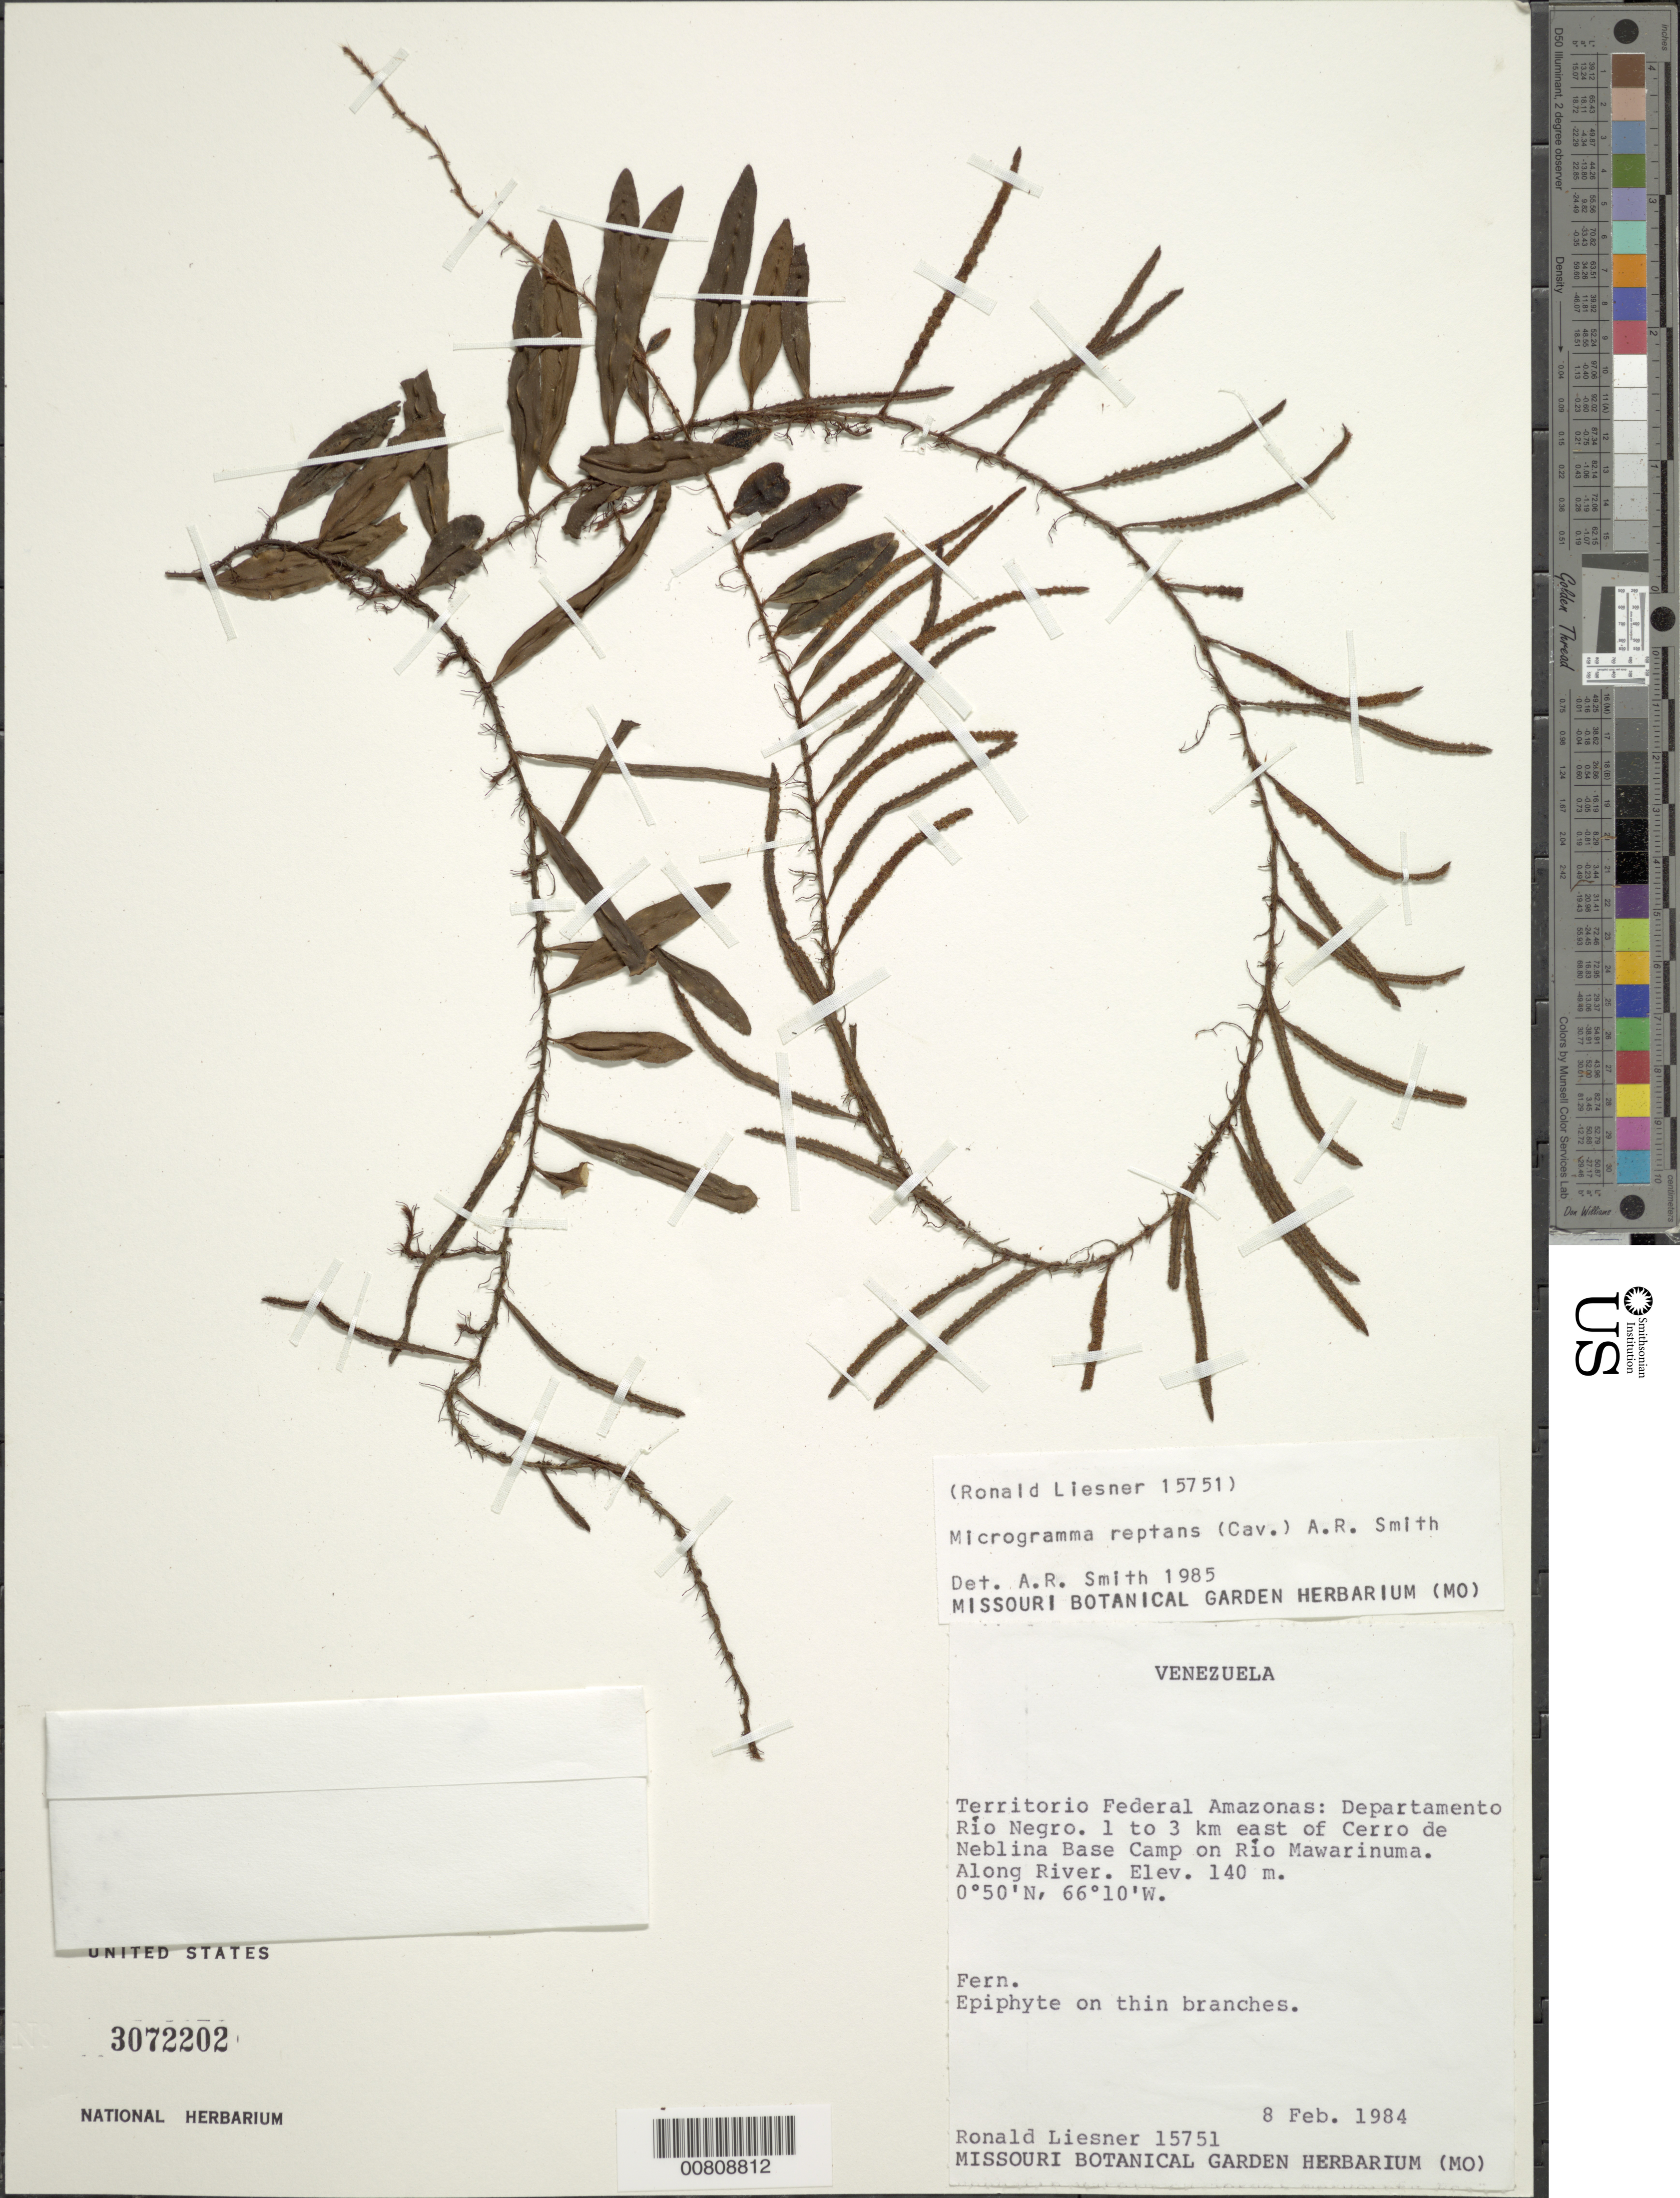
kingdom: Plantae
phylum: Tracheophyta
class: Polypodiopsida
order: Polypodiales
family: Polypodiaceae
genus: Microgramma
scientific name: Microgramma reptans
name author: (Cav.) A.R. Sm.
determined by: Smith, Alan R., (UC)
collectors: R. L. Liesner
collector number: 15751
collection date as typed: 8-Feb-84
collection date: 1984-02-08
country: Venezuela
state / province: Amazonas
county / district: Río Negro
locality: Río Mawarinuma, 1-3 km W of Cerro de La Neblina Base Camp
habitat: Along river, on thin branches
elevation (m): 140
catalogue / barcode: US 3072202